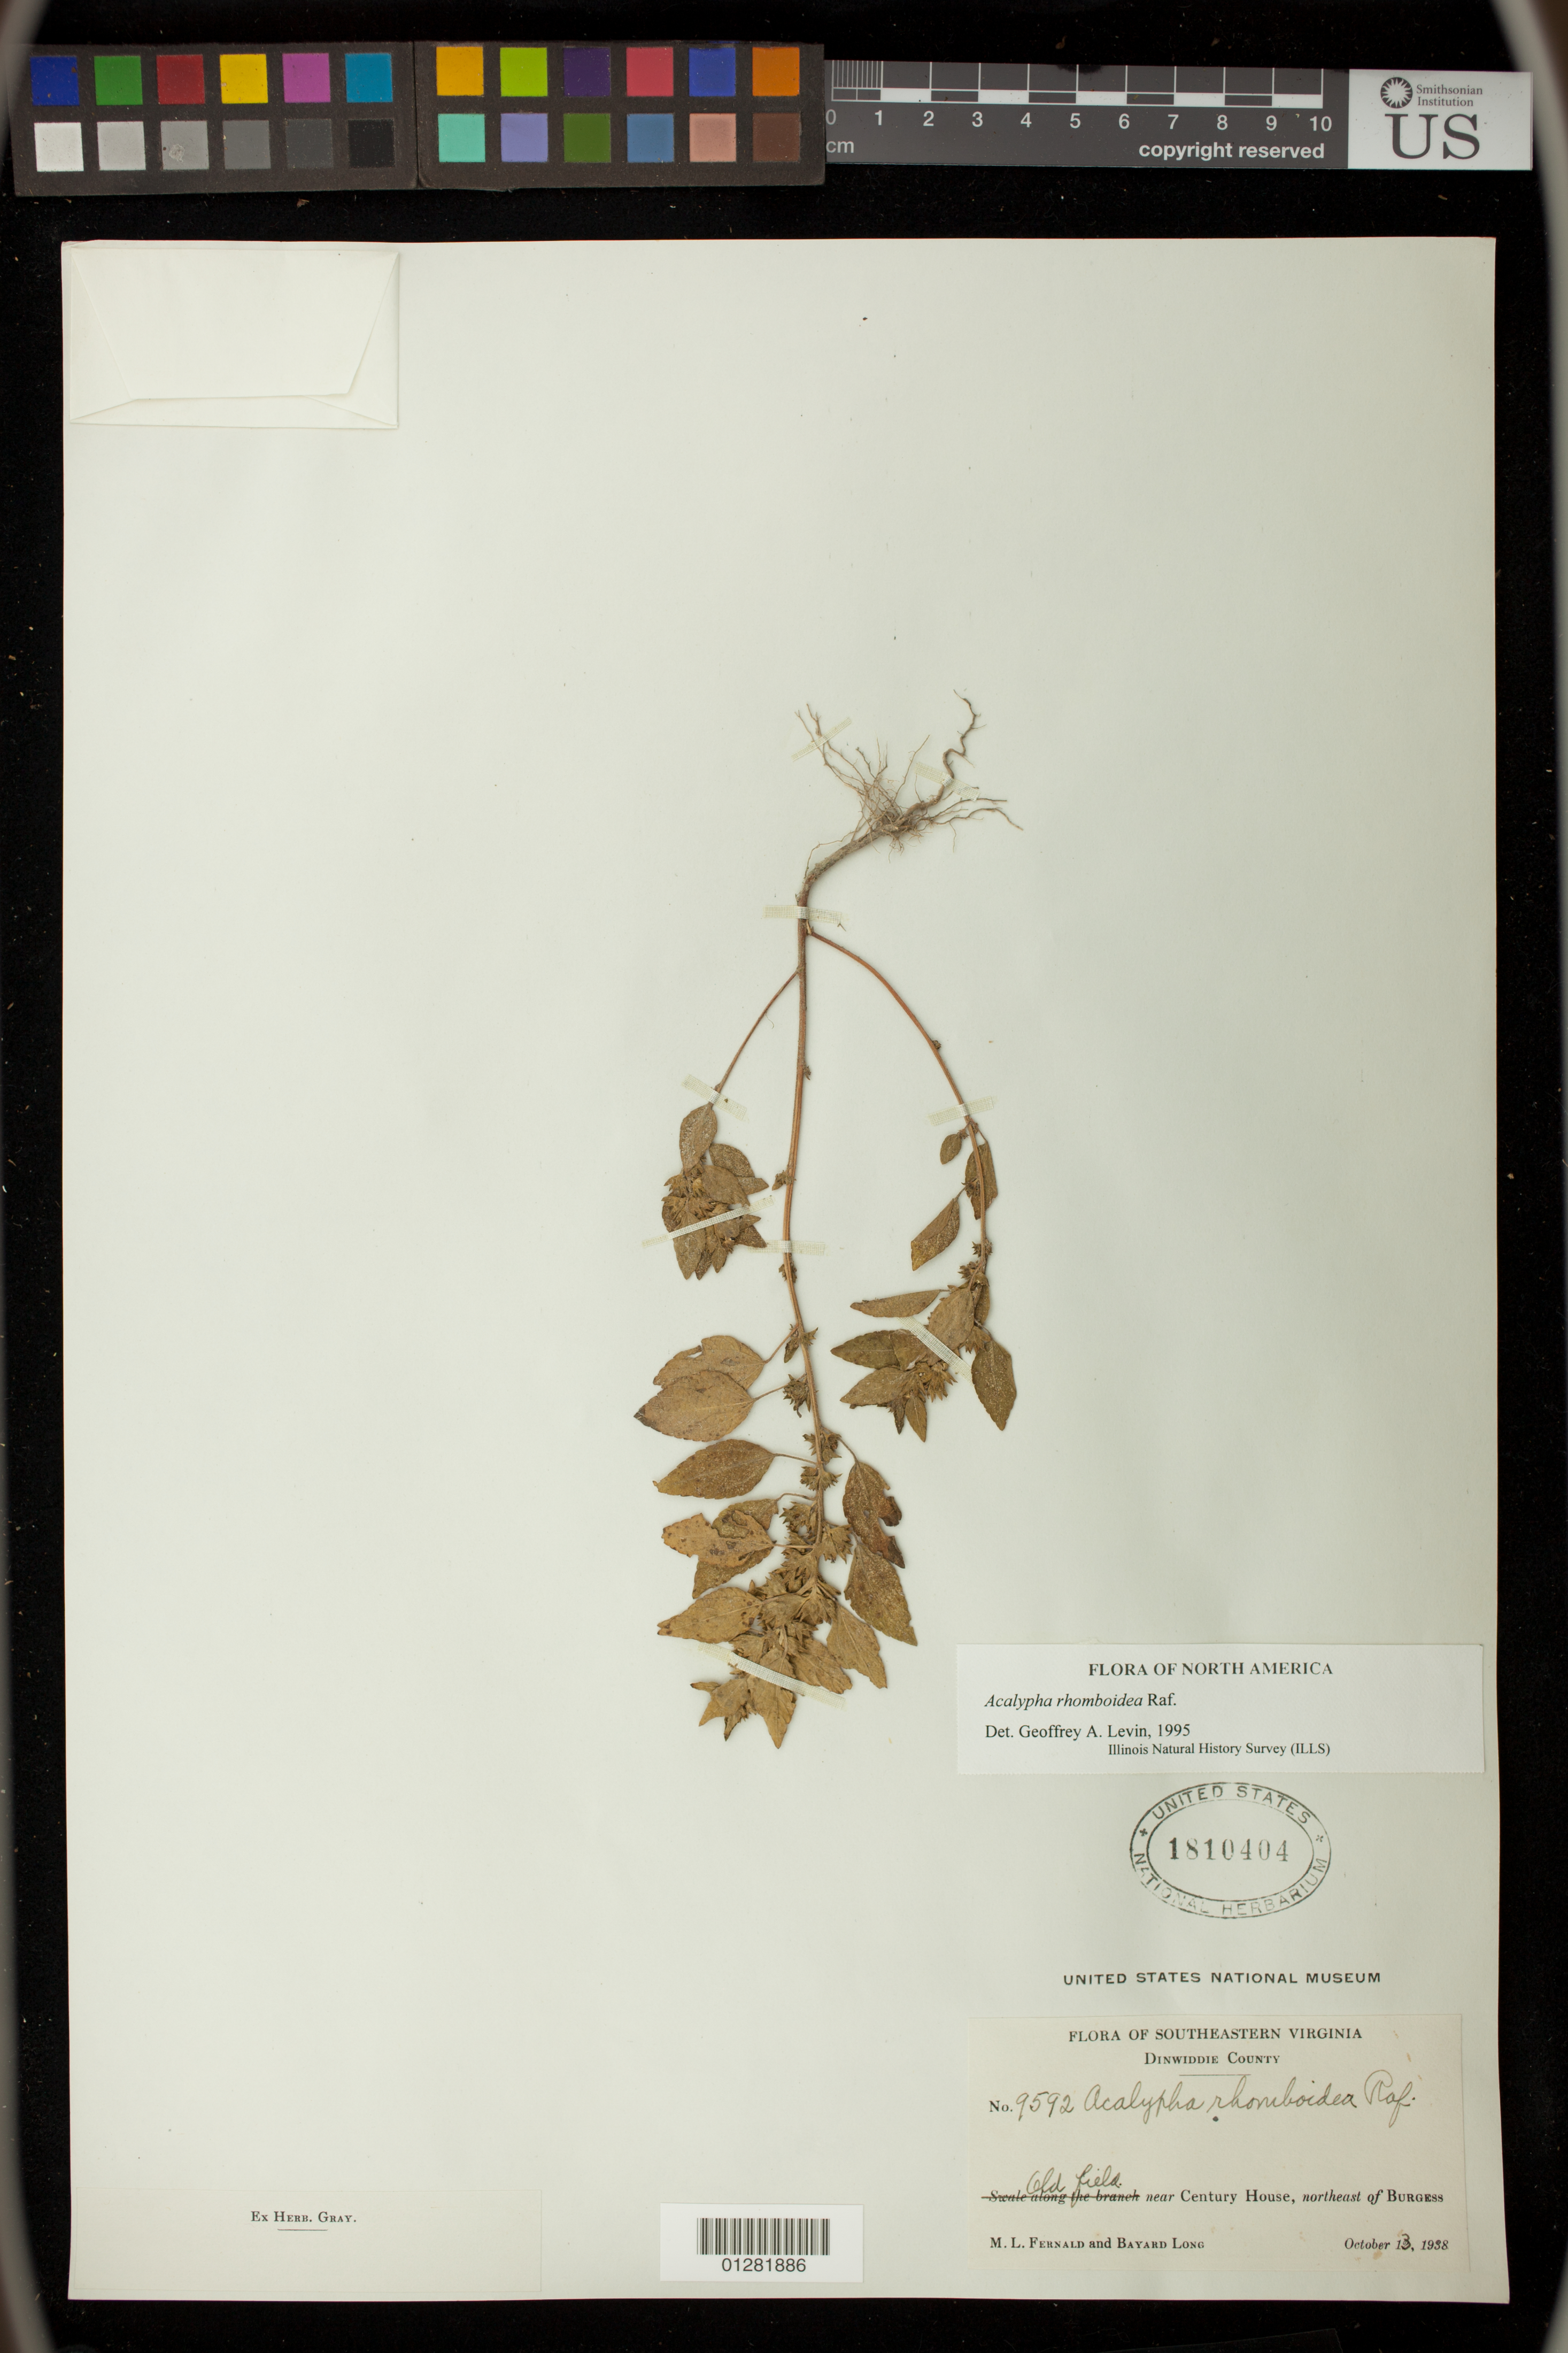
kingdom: Plantae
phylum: Tracheophyta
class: Magnoliopsida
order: Malpighiales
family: Euphorbiaceae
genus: Acalypha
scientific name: Acalypha rhomboidea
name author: Raf.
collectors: M. L. Fernald & B. H. Long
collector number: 9592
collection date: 1938-10-13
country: United States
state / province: Virginia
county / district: Dinwiddie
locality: near Century House, northeast of Burgess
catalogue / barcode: US 1810404